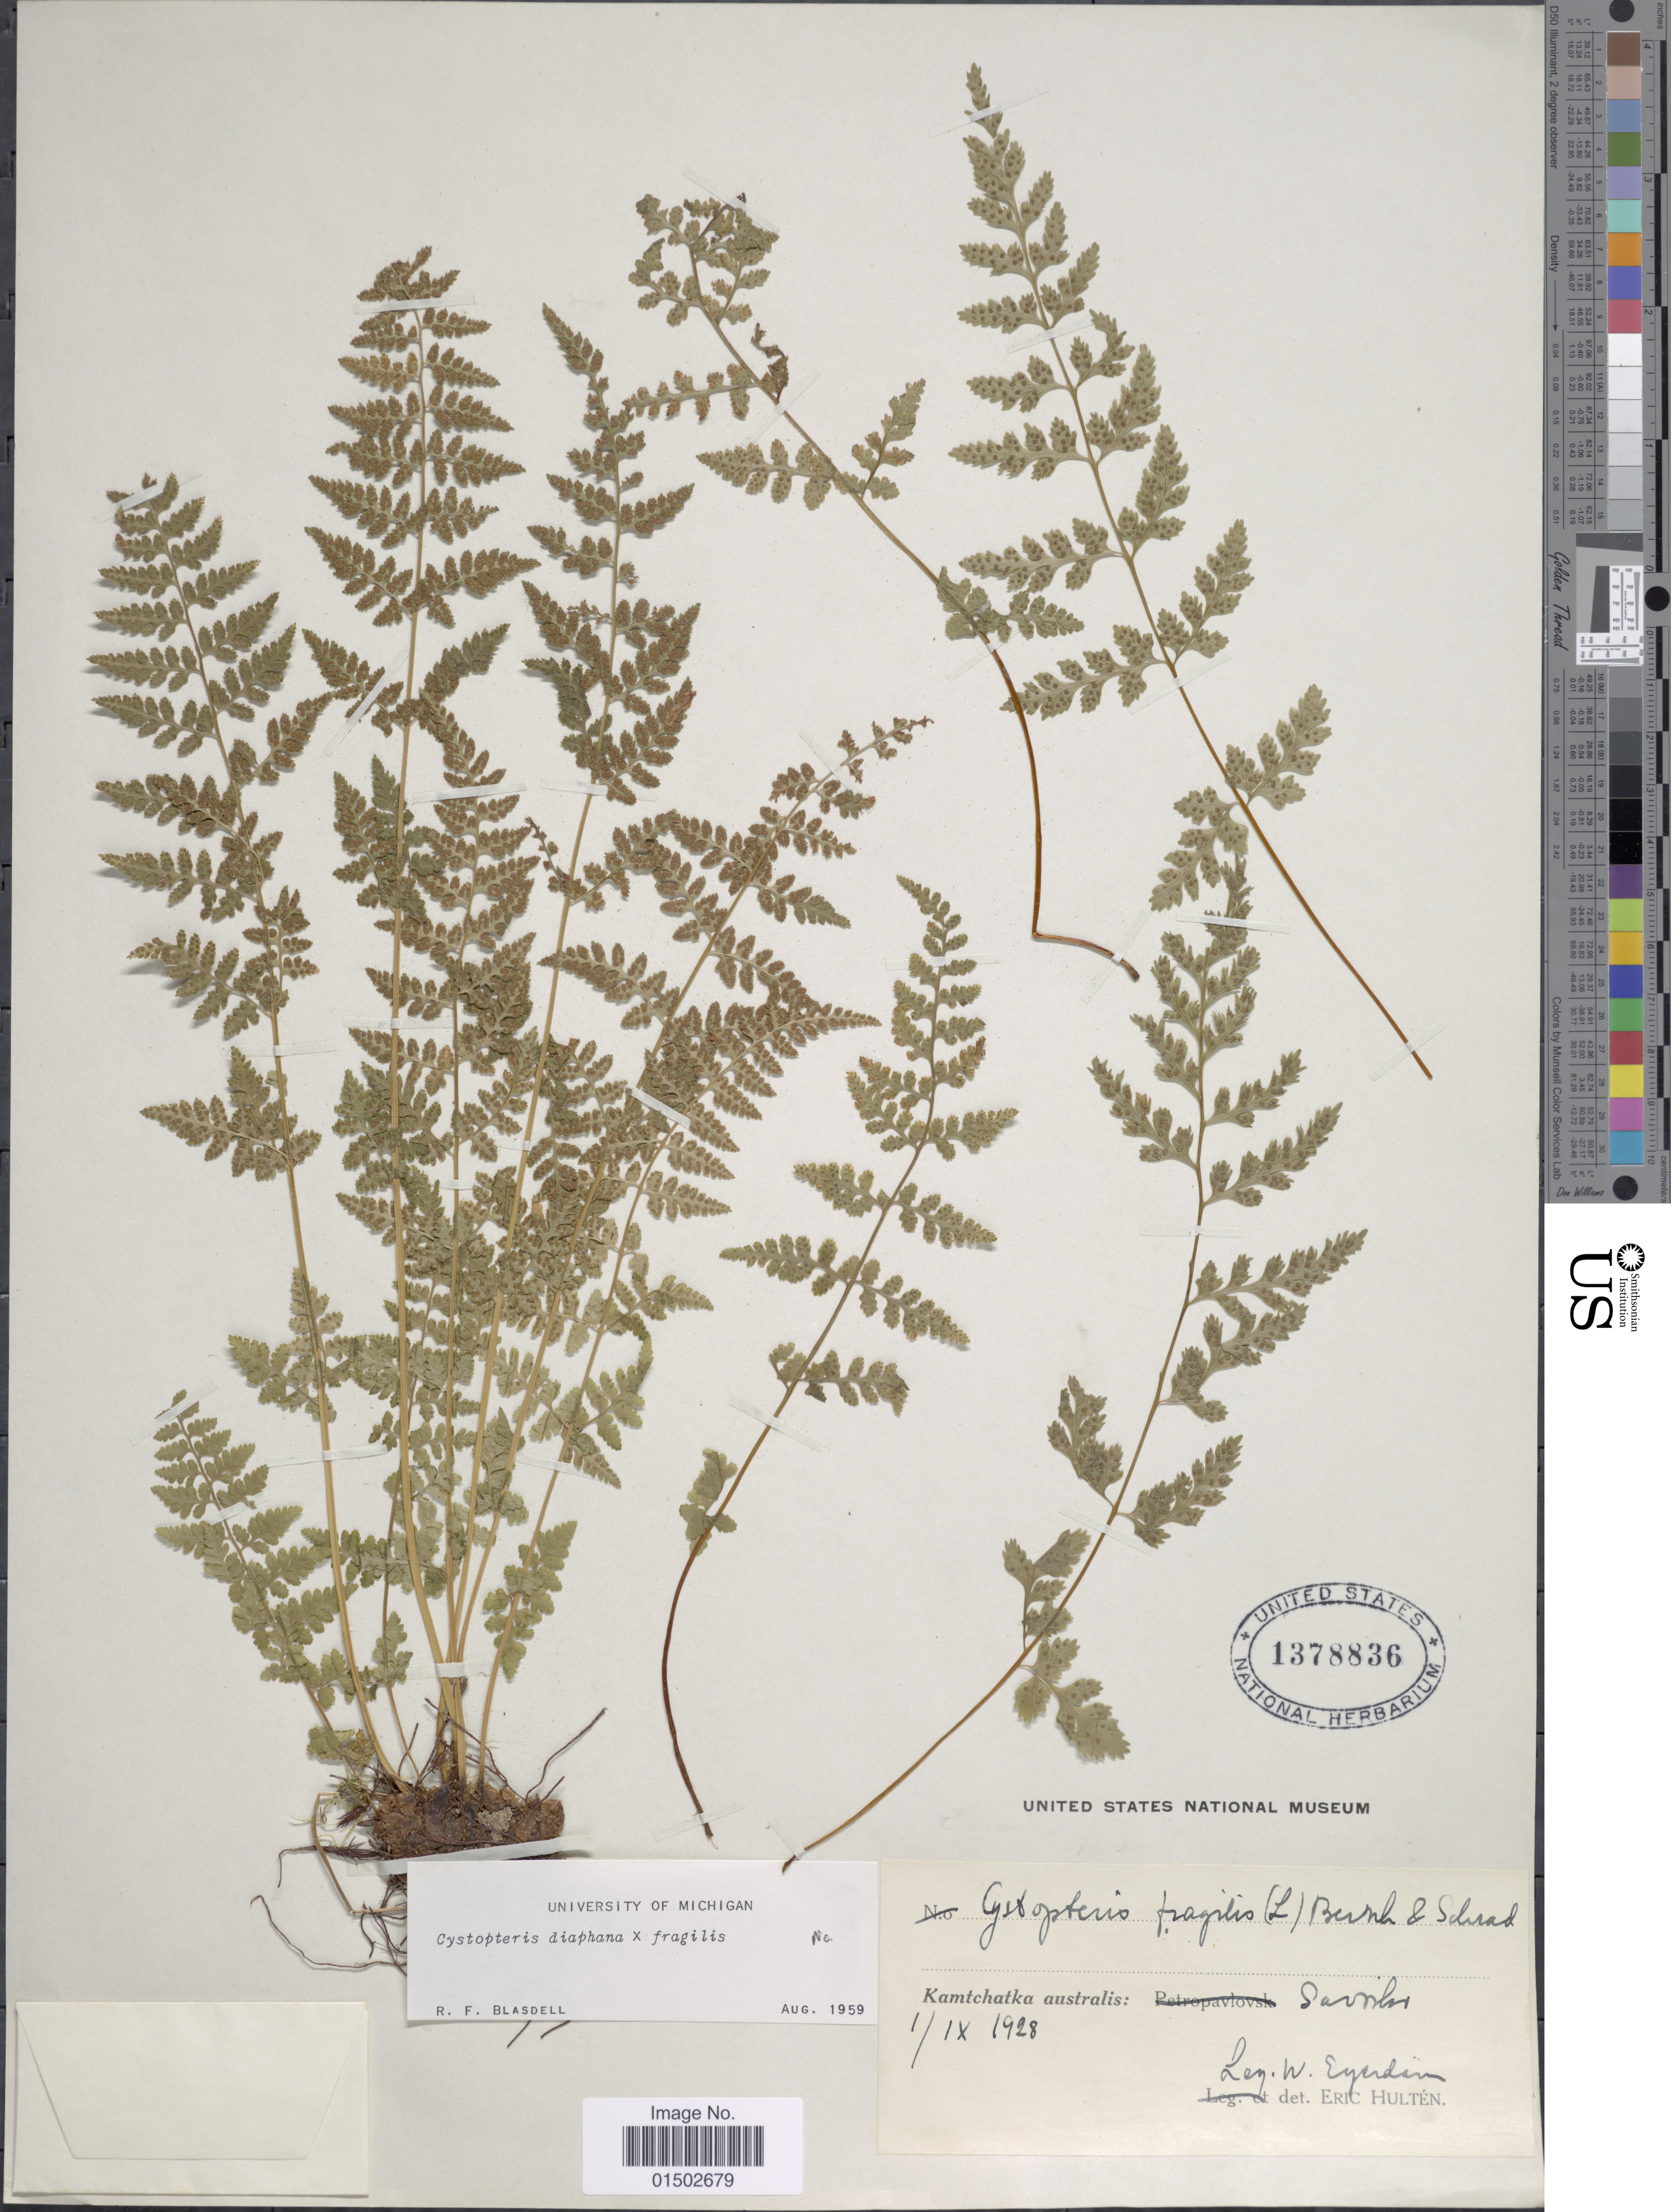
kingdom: Plantae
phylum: Tracheophyta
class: Polypodiopsida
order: Polypodiales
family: Cystopteridaceae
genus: Cystopteris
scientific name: Cystopteris diaphana x C. fragilis (L.) Bernh.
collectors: W. J. Eyerdam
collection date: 1928-09-01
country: Russian Federation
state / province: Kamchatka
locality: Kamtchatka autralis: Savoiko (Zavoiko- neighborhood in city Petropavlovsk-Kamchatskiy)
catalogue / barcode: US 1378836